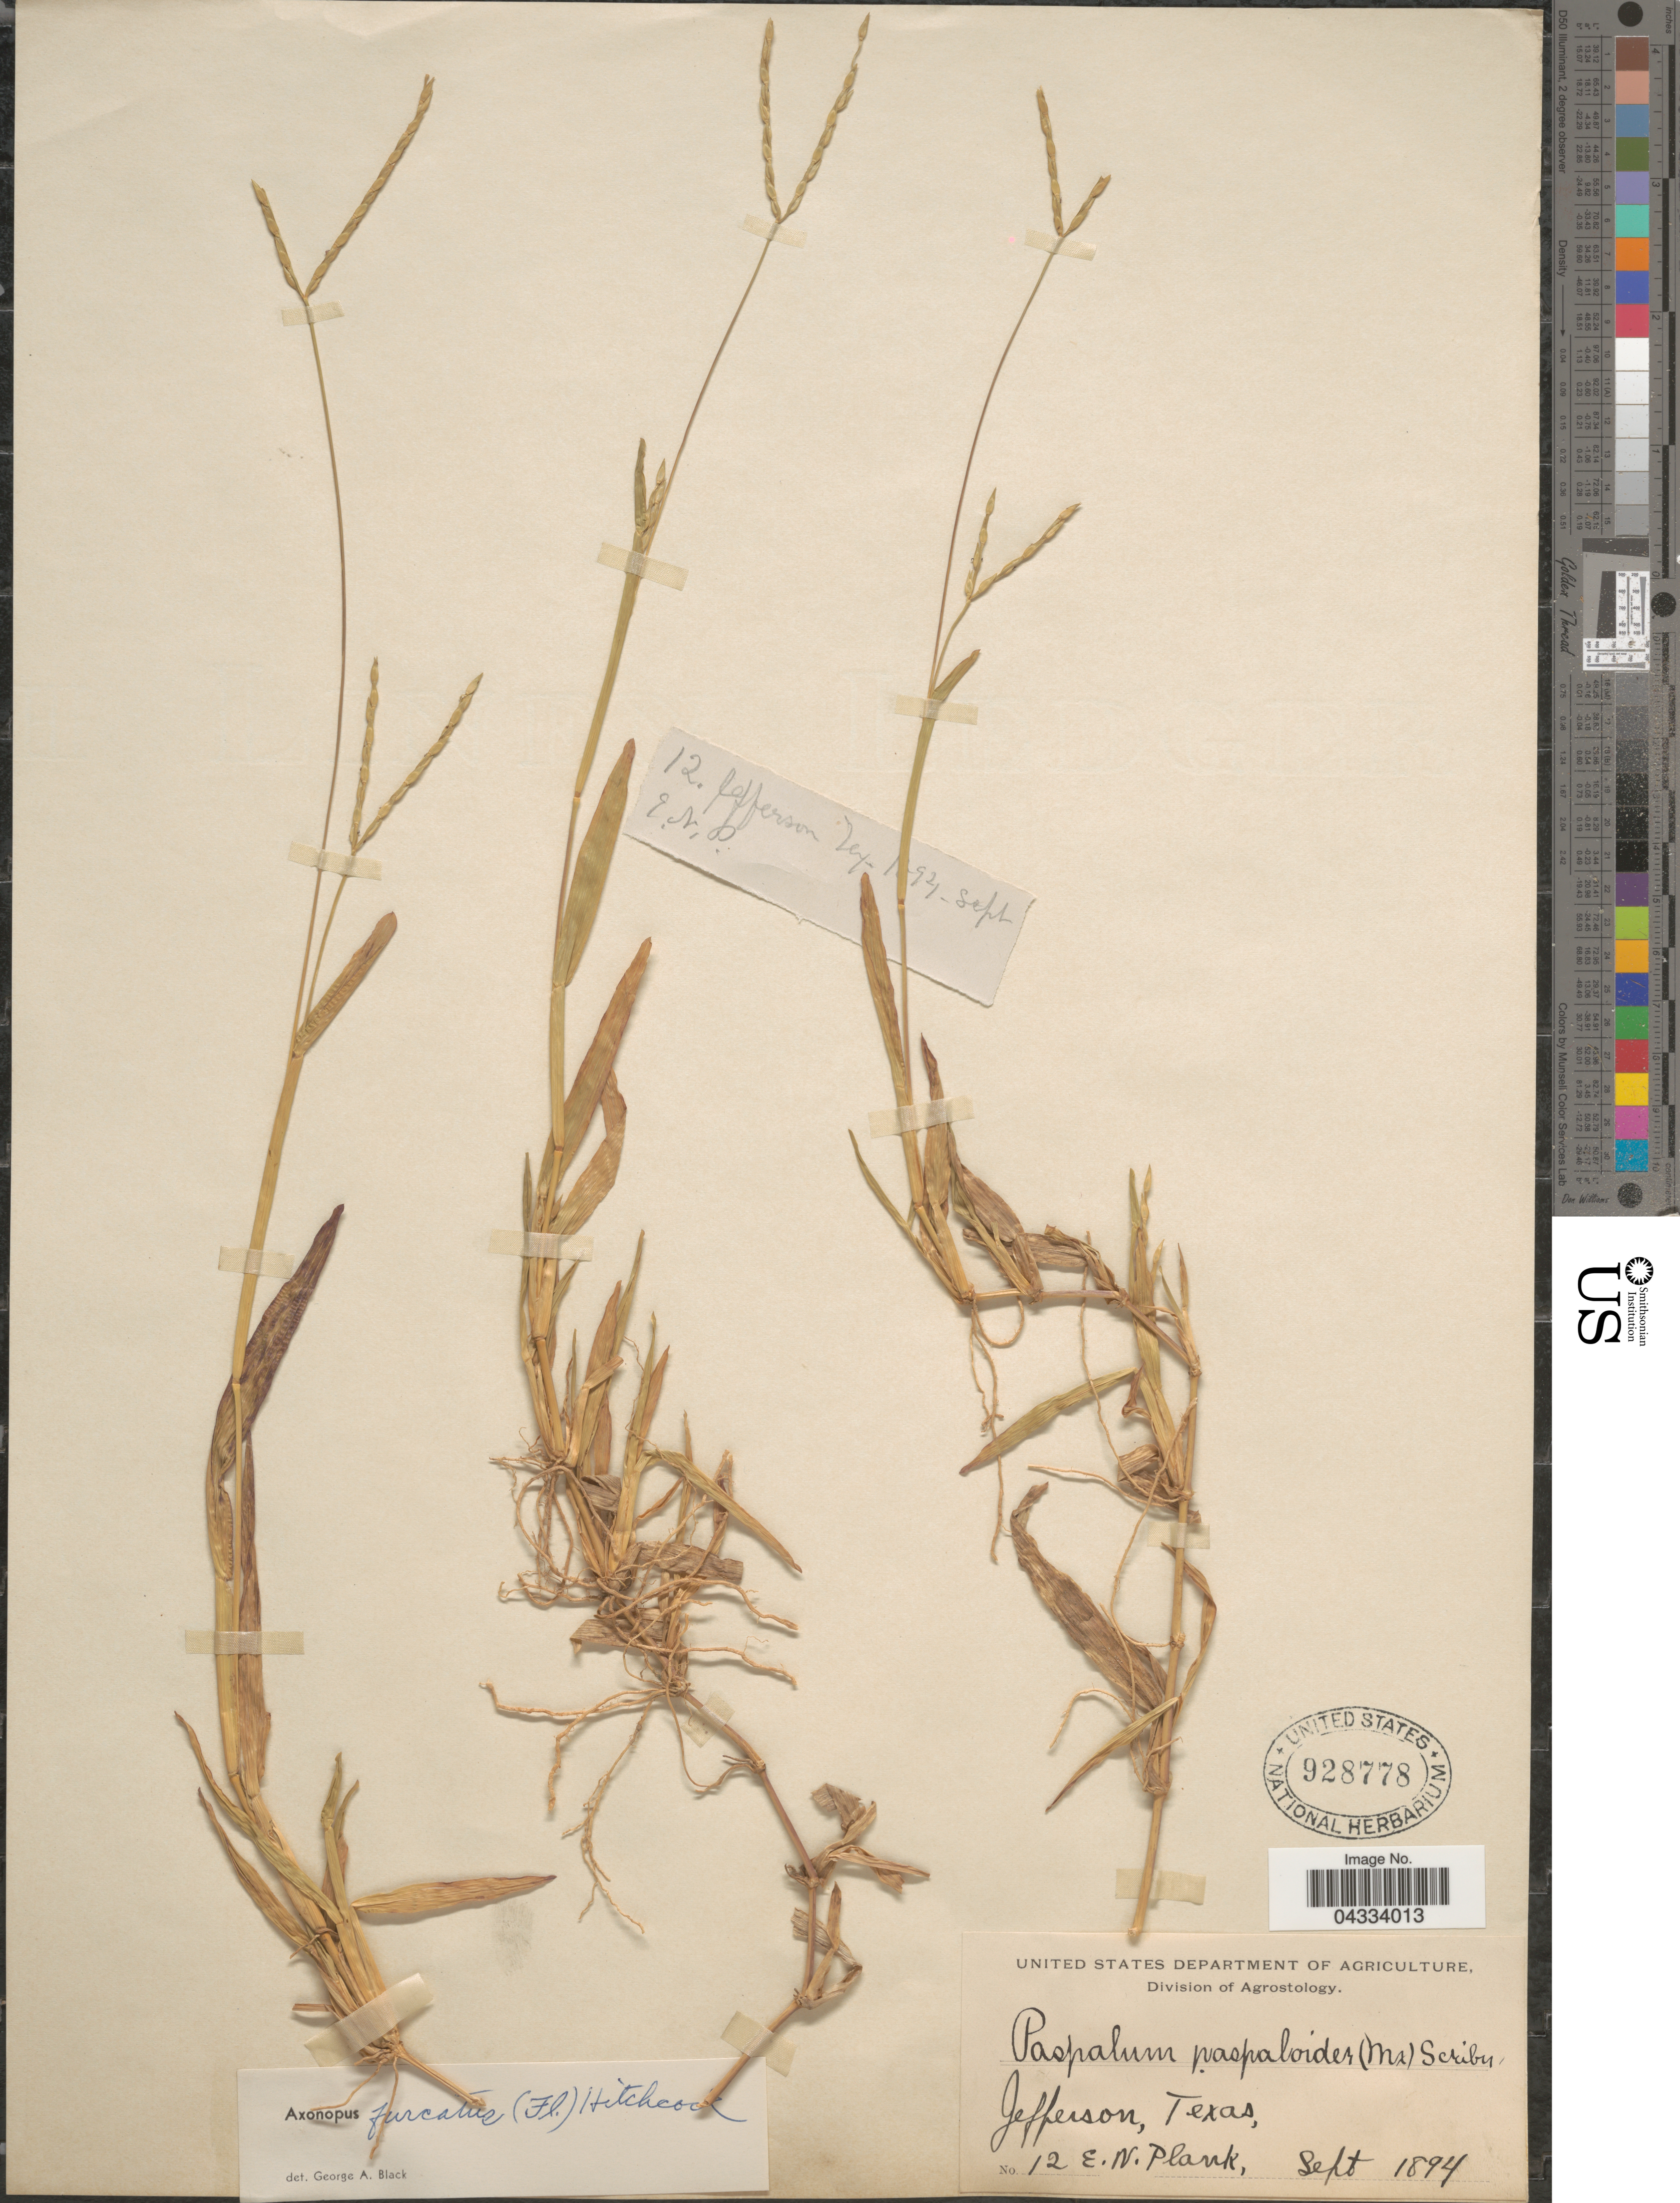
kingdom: Plantae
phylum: Tracheophyta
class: Liliopsida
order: Poales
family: Poaceae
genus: Axonopus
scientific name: Axonopus furcatus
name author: (Flüggé) Hitchc.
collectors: E. Plank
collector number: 12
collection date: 1894-09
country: United States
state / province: Texas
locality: Jefferson.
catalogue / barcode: US 928778